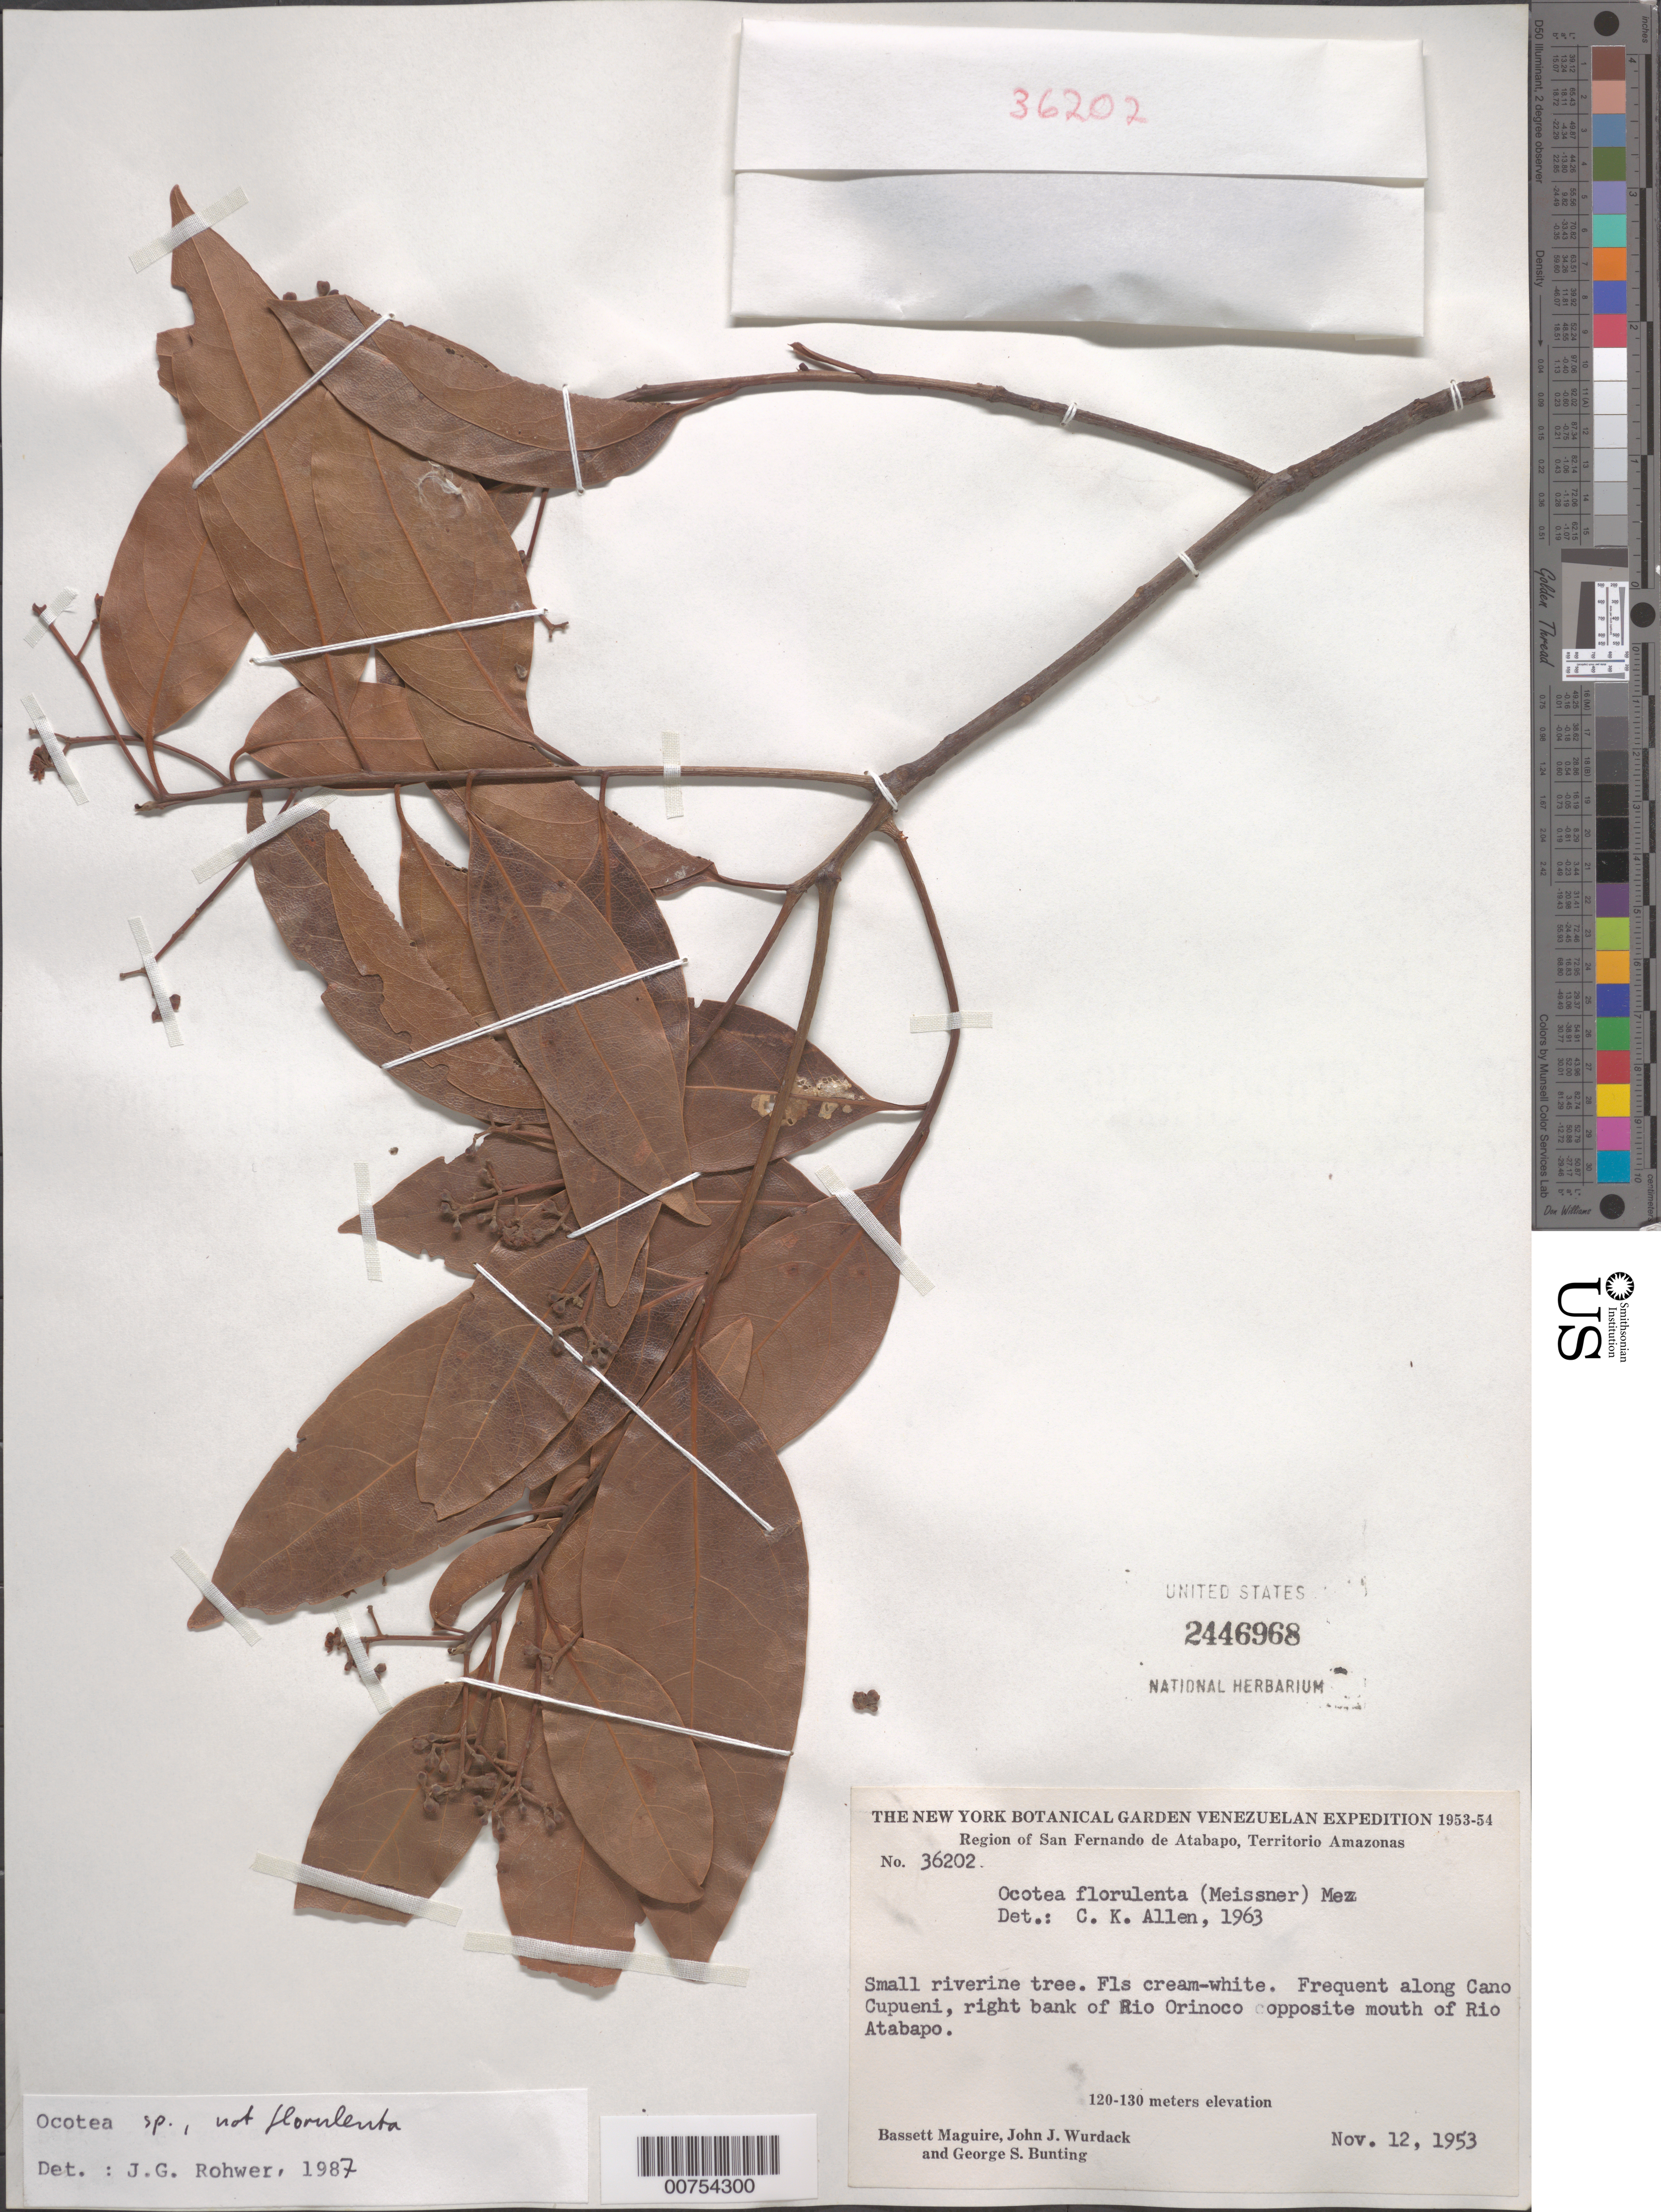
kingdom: Plantae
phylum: Tracheophyta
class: Magnoliopsida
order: Laurales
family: Lauraceae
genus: Ocotea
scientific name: Ocotea sp.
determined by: Rohwer, J. G.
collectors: B. Maguire, J. J. Wurdack & G. S. Bunting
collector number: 36202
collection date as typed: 12-Nov-53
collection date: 1953-11-12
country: Venezuela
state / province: Amazonas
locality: Caño Cupueni, right bank Río Orinoco, opposite mouth of Río Atabapo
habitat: Caño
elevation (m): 120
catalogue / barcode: US 2446968